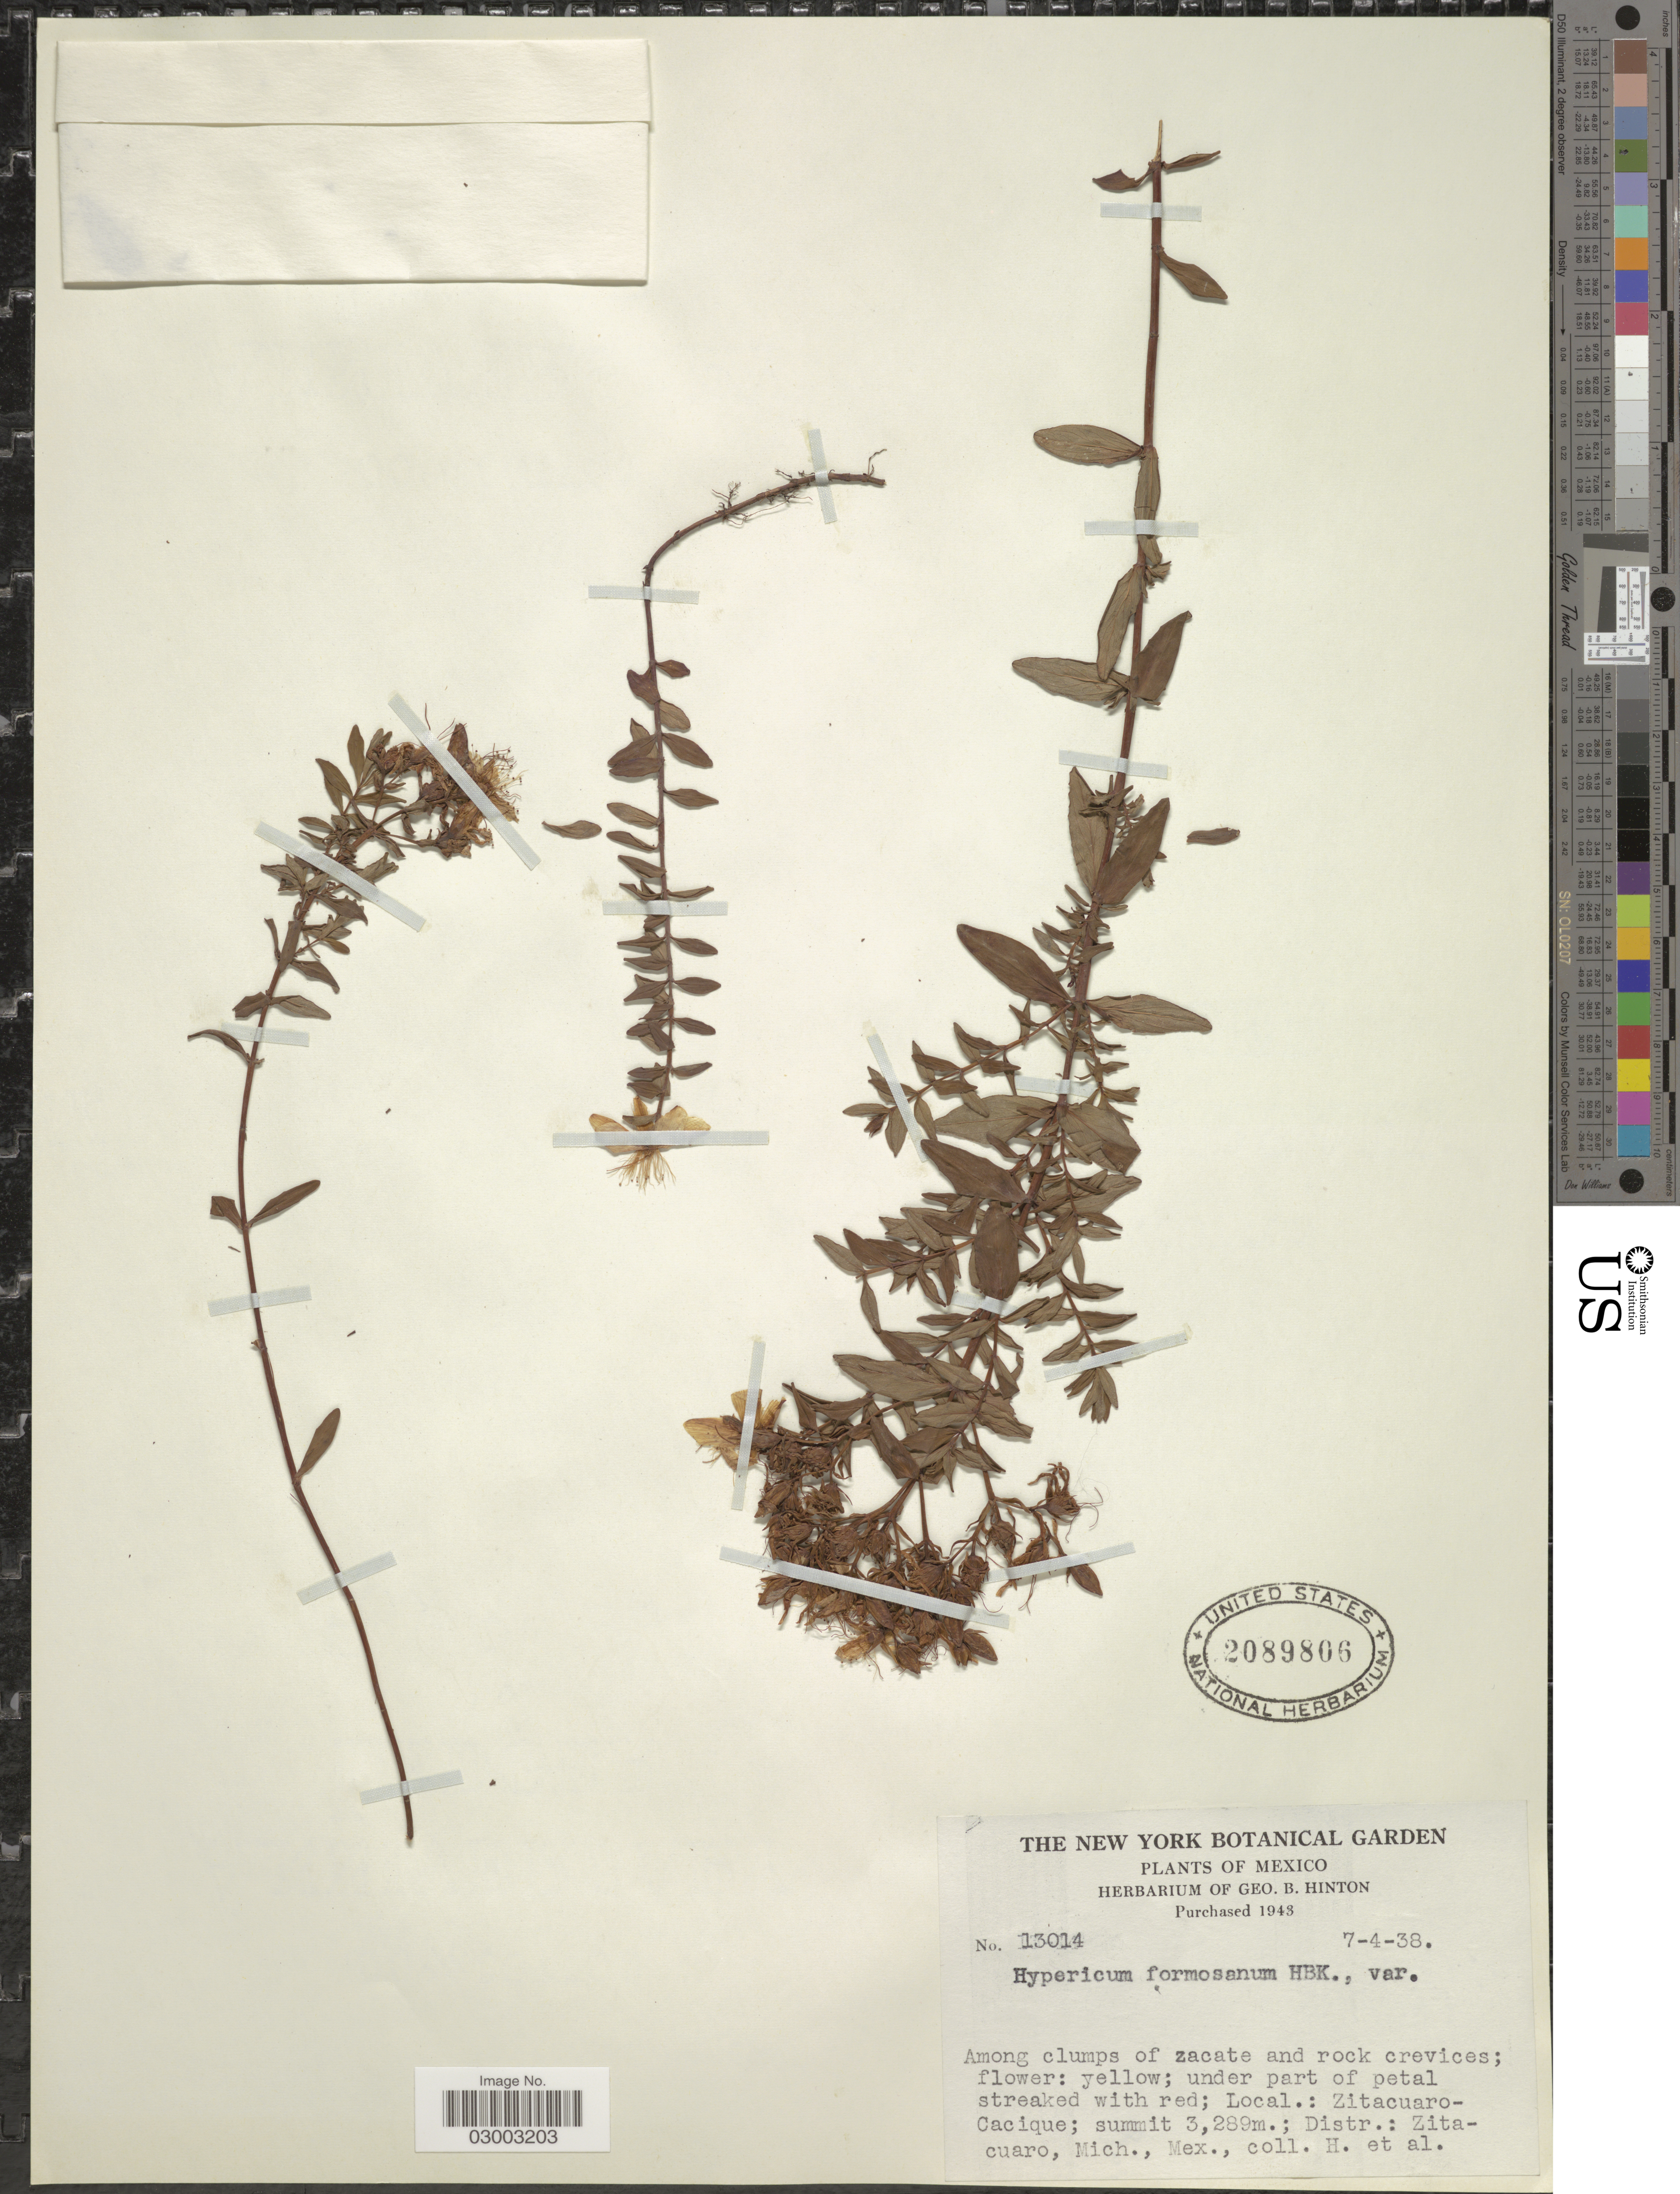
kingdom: Plantae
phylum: Tracheophyta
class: Magnoliopsida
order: Malpighiales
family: Hypericaceae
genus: Hypericum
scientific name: Hypericum oaxacanum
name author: R. Keller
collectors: G. B. Hinton & et al.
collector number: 13014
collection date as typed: Transcribed d/m/y: 7/4/38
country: Mexico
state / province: Michoacán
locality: Zitacuaro-Cacique; Distr. Zitacuaro.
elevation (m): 3289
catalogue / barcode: US 2089806